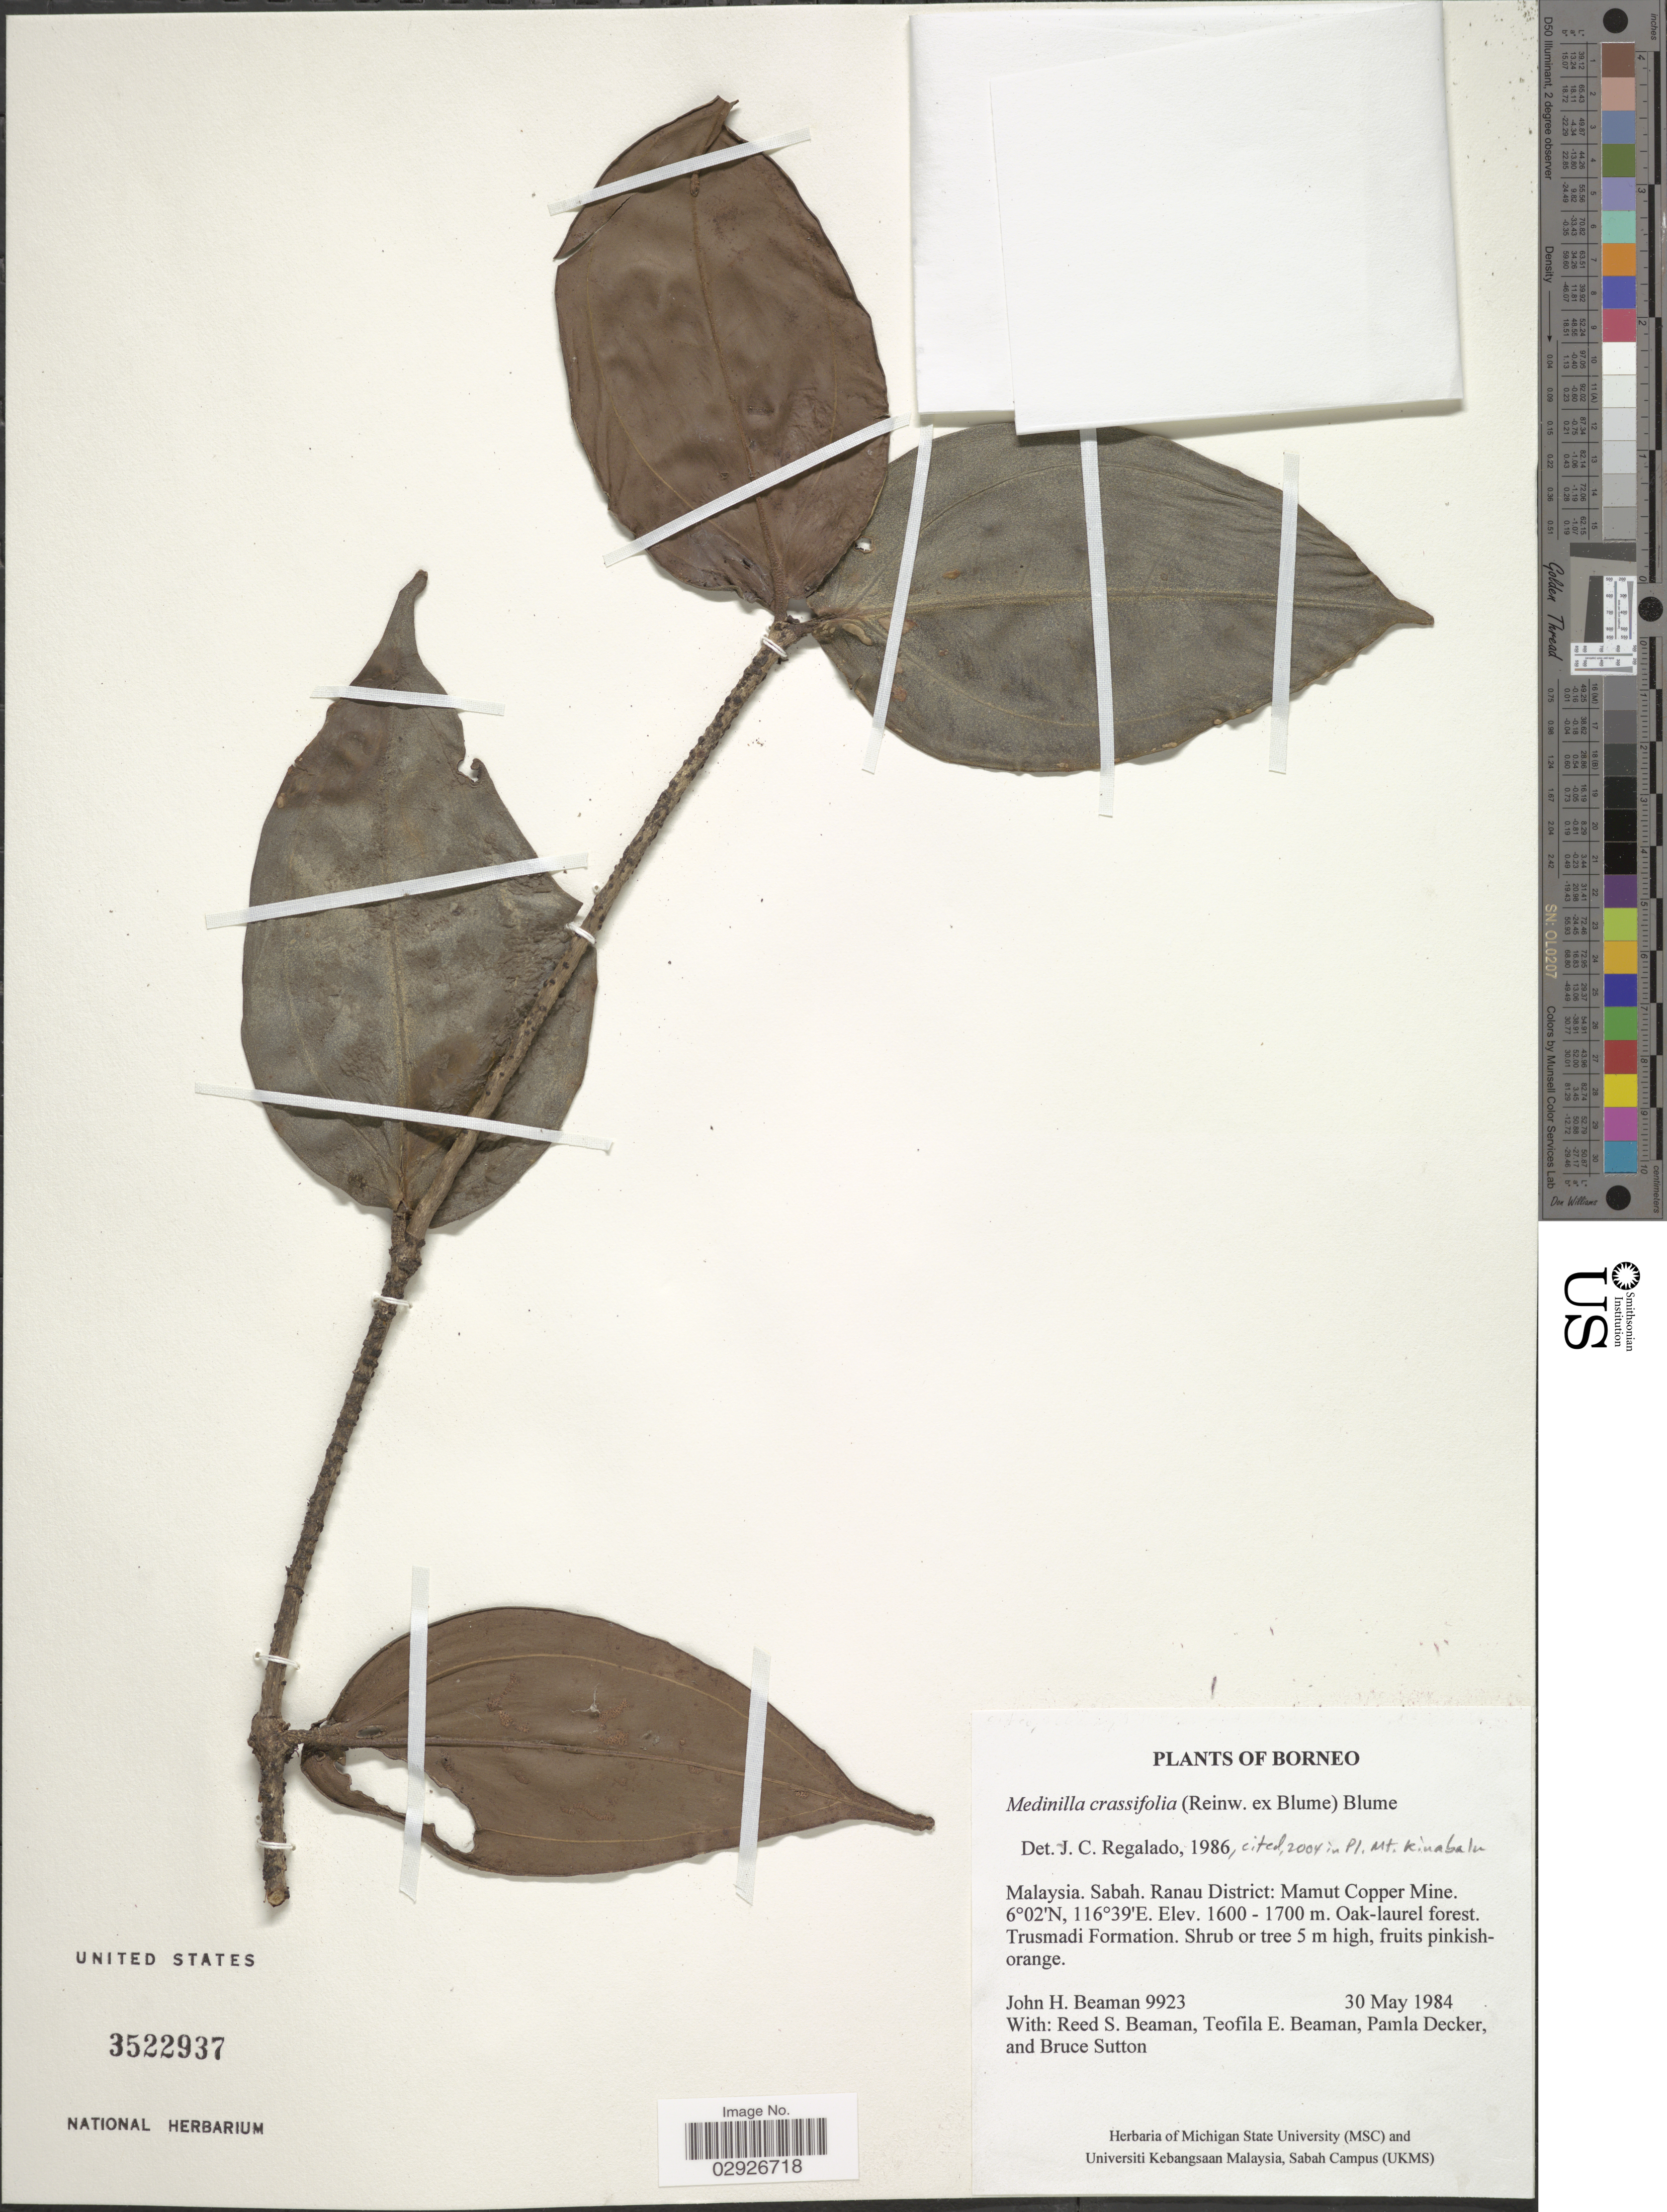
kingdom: Plantae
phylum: Tracheophyta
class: Magnoliopsida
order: Myrtales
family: Melastomataceae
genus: Medinilla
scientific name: Medinilla crassifolia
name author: Blume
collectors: J. H. Beaman, R. S. Beaman, T. E. Beaman, P. Decker & B. Sutton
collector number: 9923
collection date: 1984-05-30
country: Malaysia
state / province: Sabah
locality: Borneo. Ranau District: Mamut Copper Mine. Oak-laurel forest. Trusmadi Formation.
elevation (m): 1600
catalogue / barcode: US 3522937